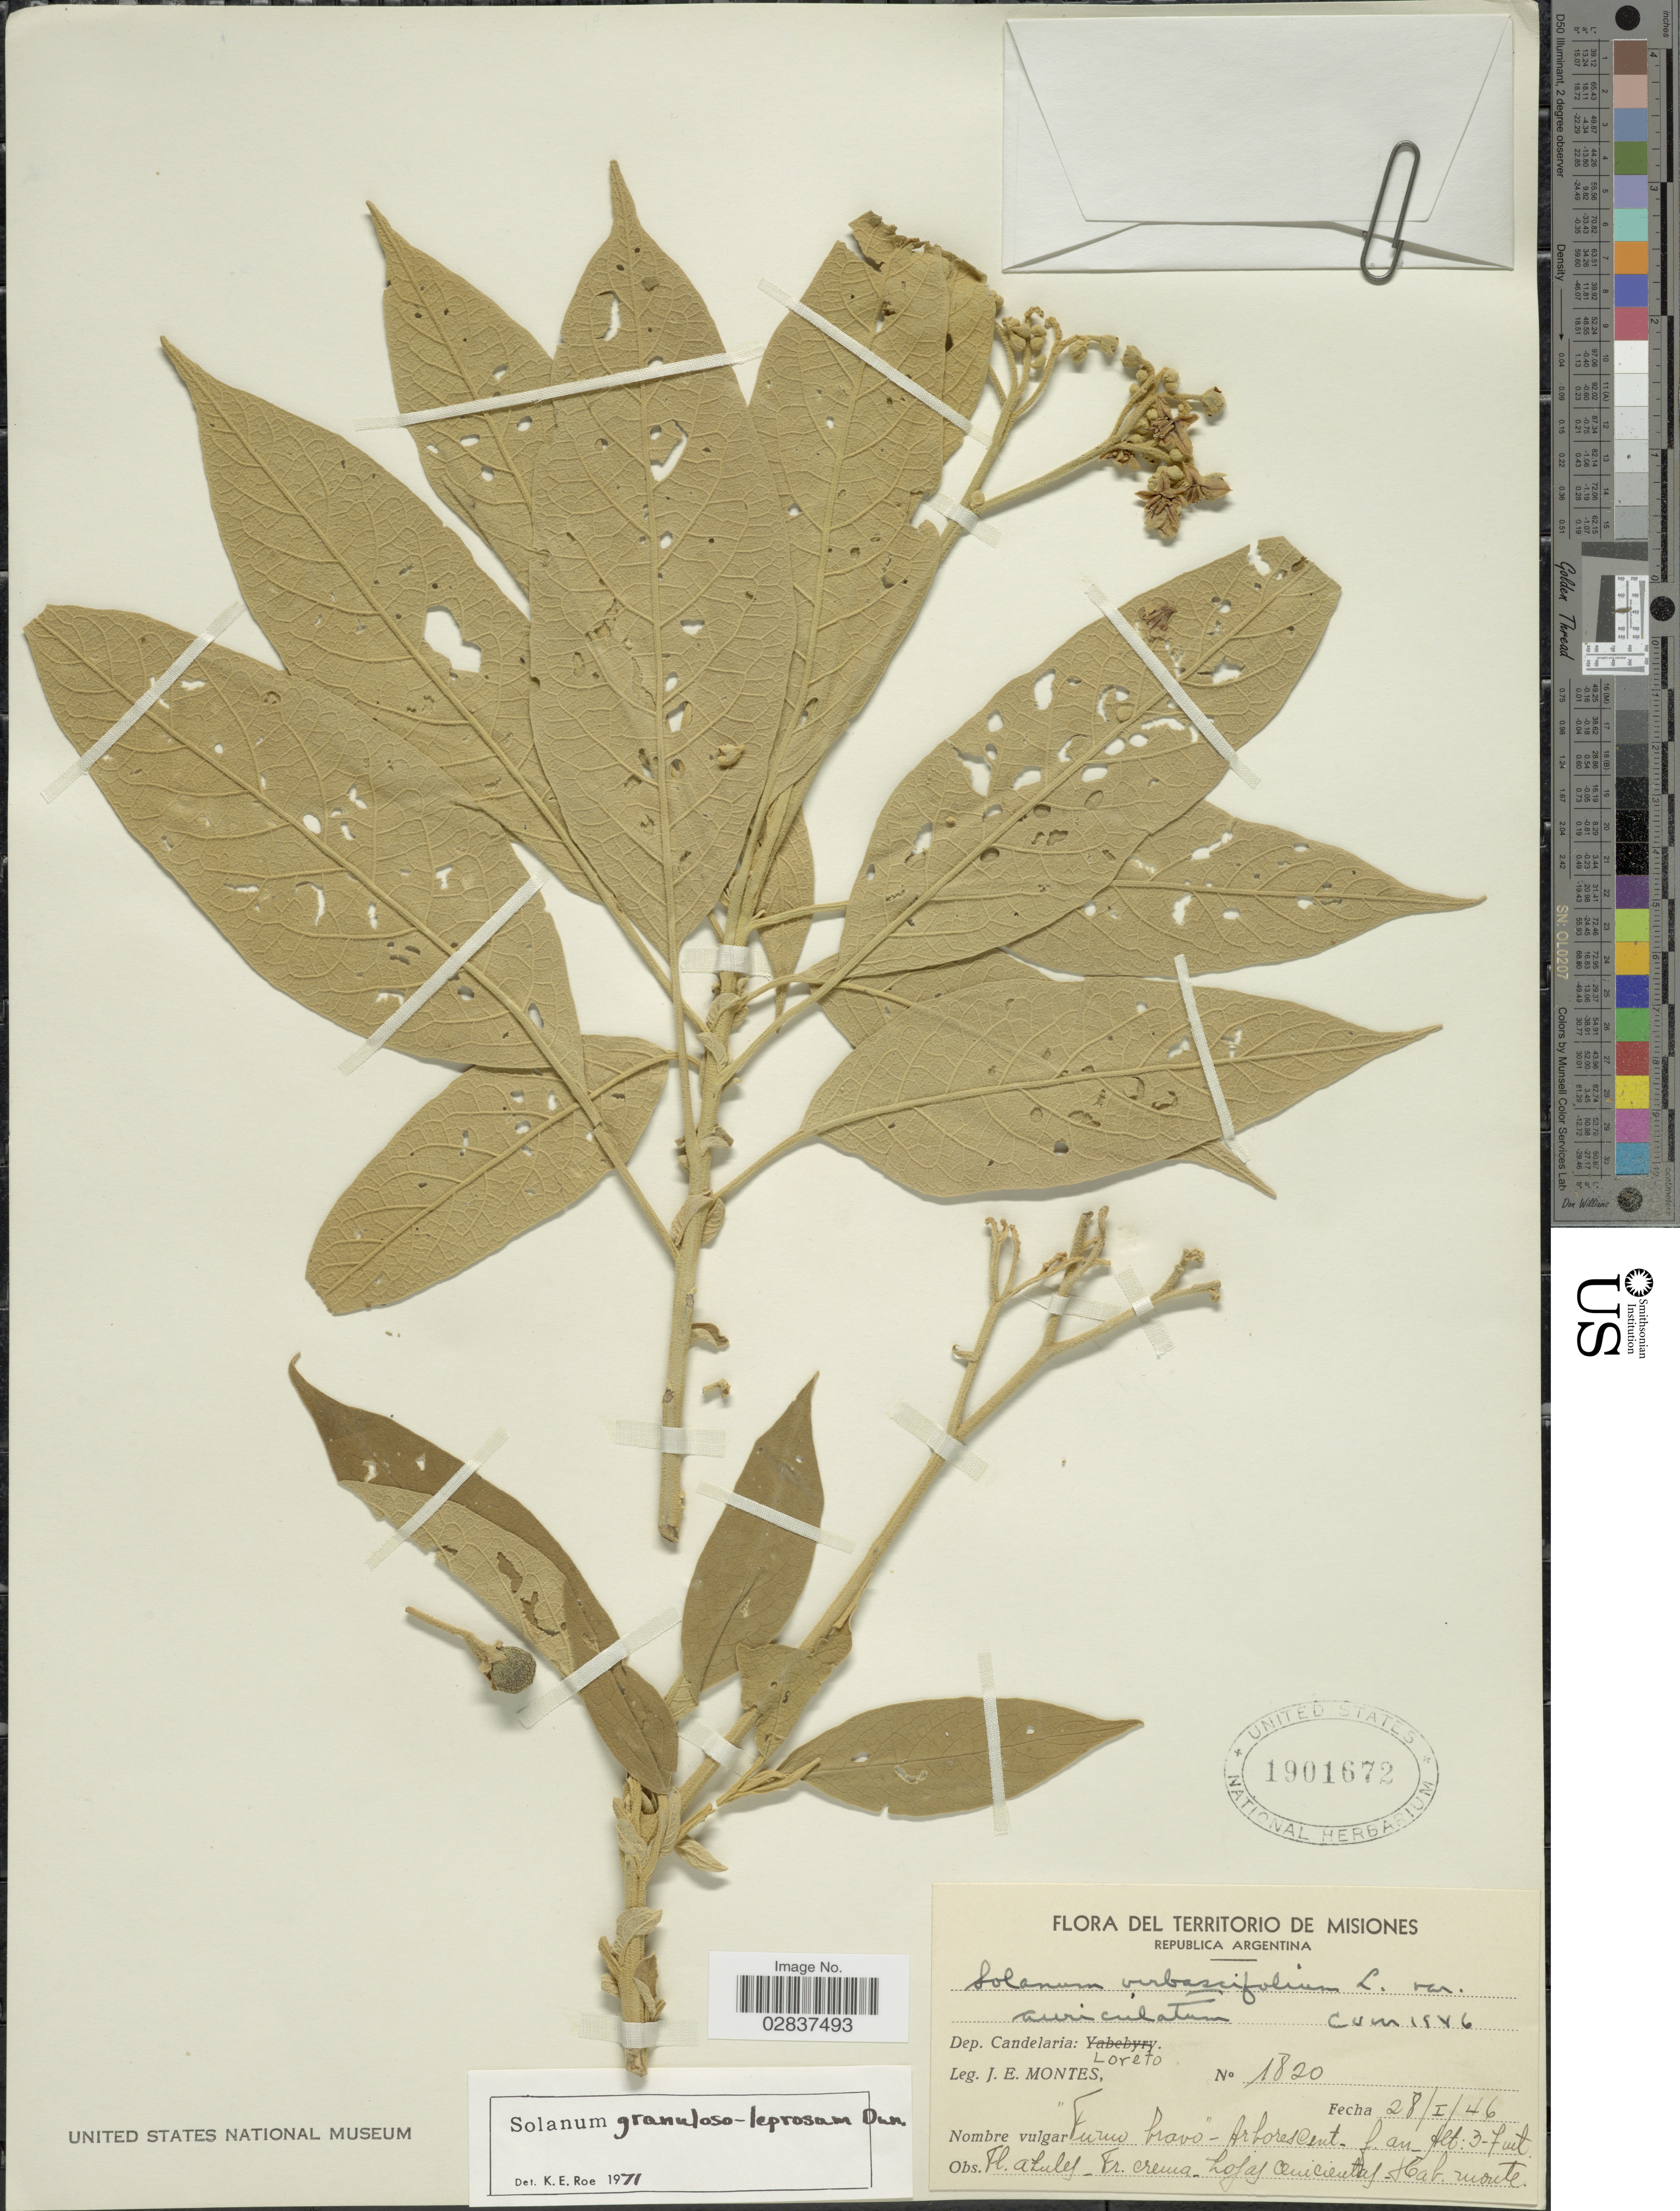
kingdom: Plantae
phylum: Tracheophyta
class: Magnoliopsida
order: Solanales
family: Solanaceae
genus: Solanum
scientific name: Solanum granuloso-leprosum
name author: Dunal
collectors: J. E. Montes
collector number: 1820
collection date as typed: Transcribed d/m/y: 28/1/46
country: Argentina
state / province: Misiones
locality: Dep. Candelaria: Loreto.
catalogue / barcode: US 1901672